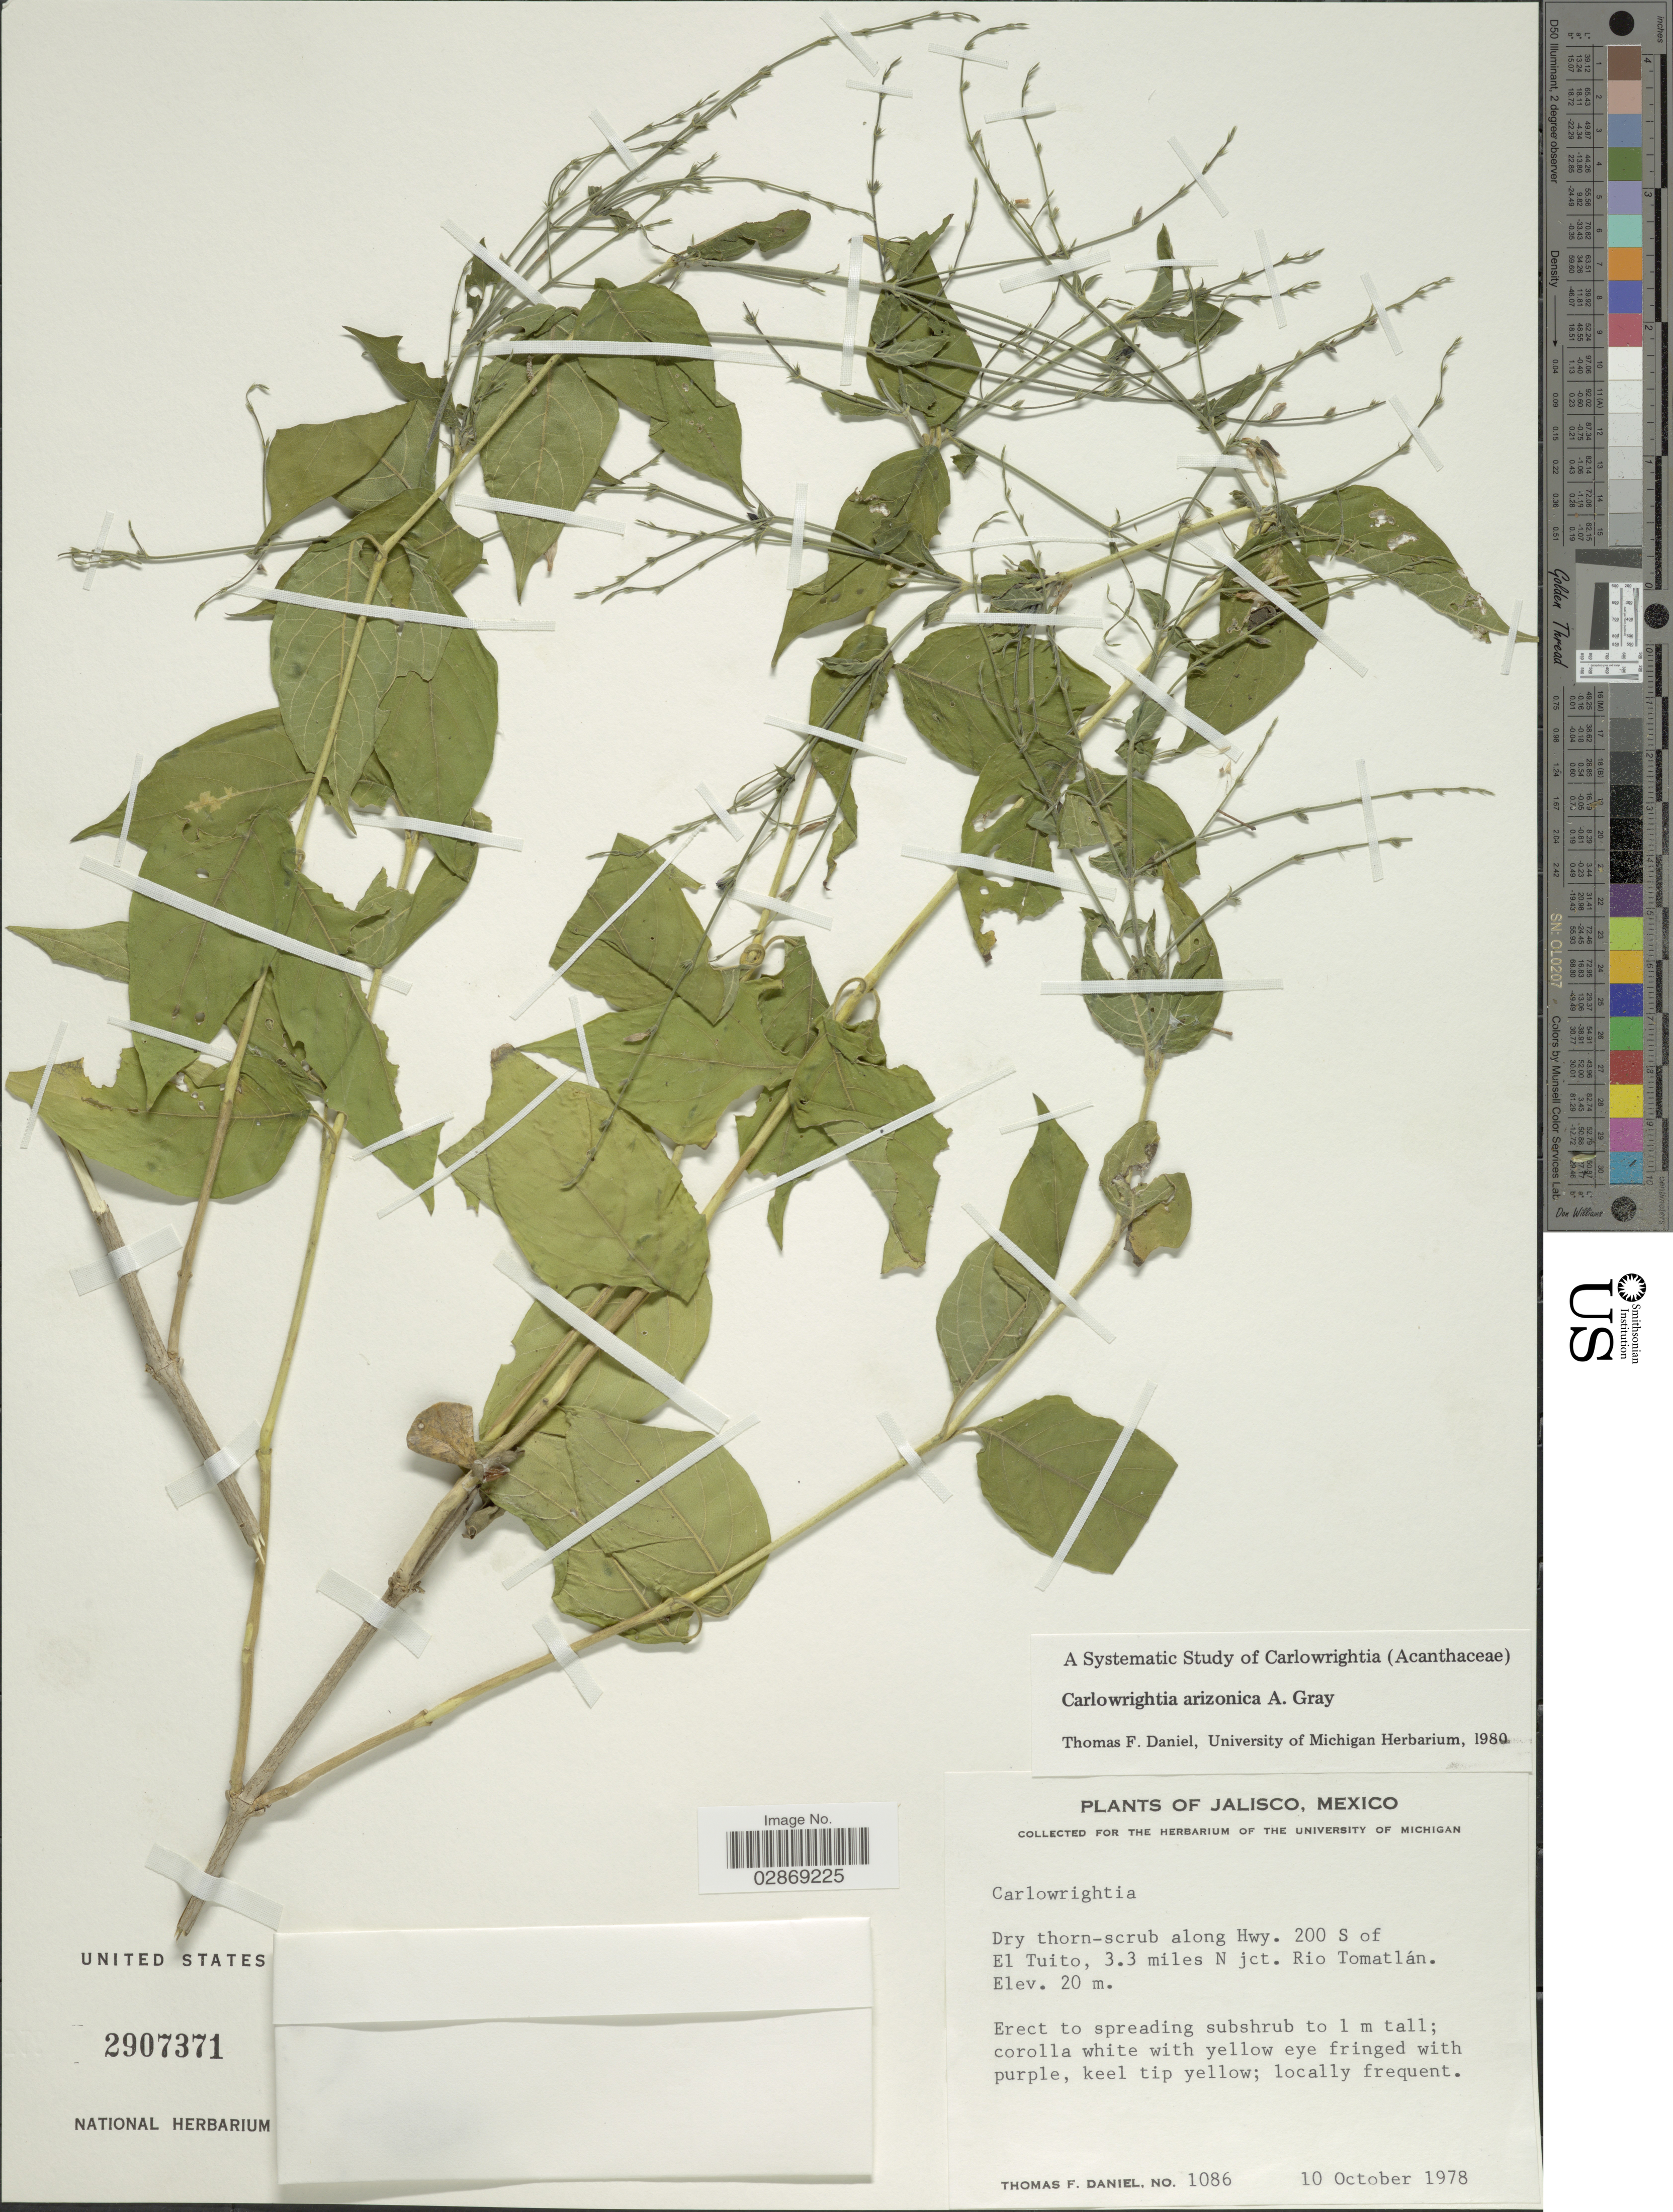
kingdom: Plantae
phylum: Tracheophyta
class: Magnoliopsida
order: Lamiales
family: Acanthaceae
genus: Carlowrightia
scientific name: Carlowrightia arizonica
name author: A. Gray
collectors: T. F. Daniel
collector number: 1086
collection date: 1978-10-10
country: Mexico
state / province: Jalisco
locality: Along Hwy. 200 S of El Tuito, 3.3 miles N jct. Rio Tomatlán.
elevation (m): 20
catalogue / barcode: US 2907371